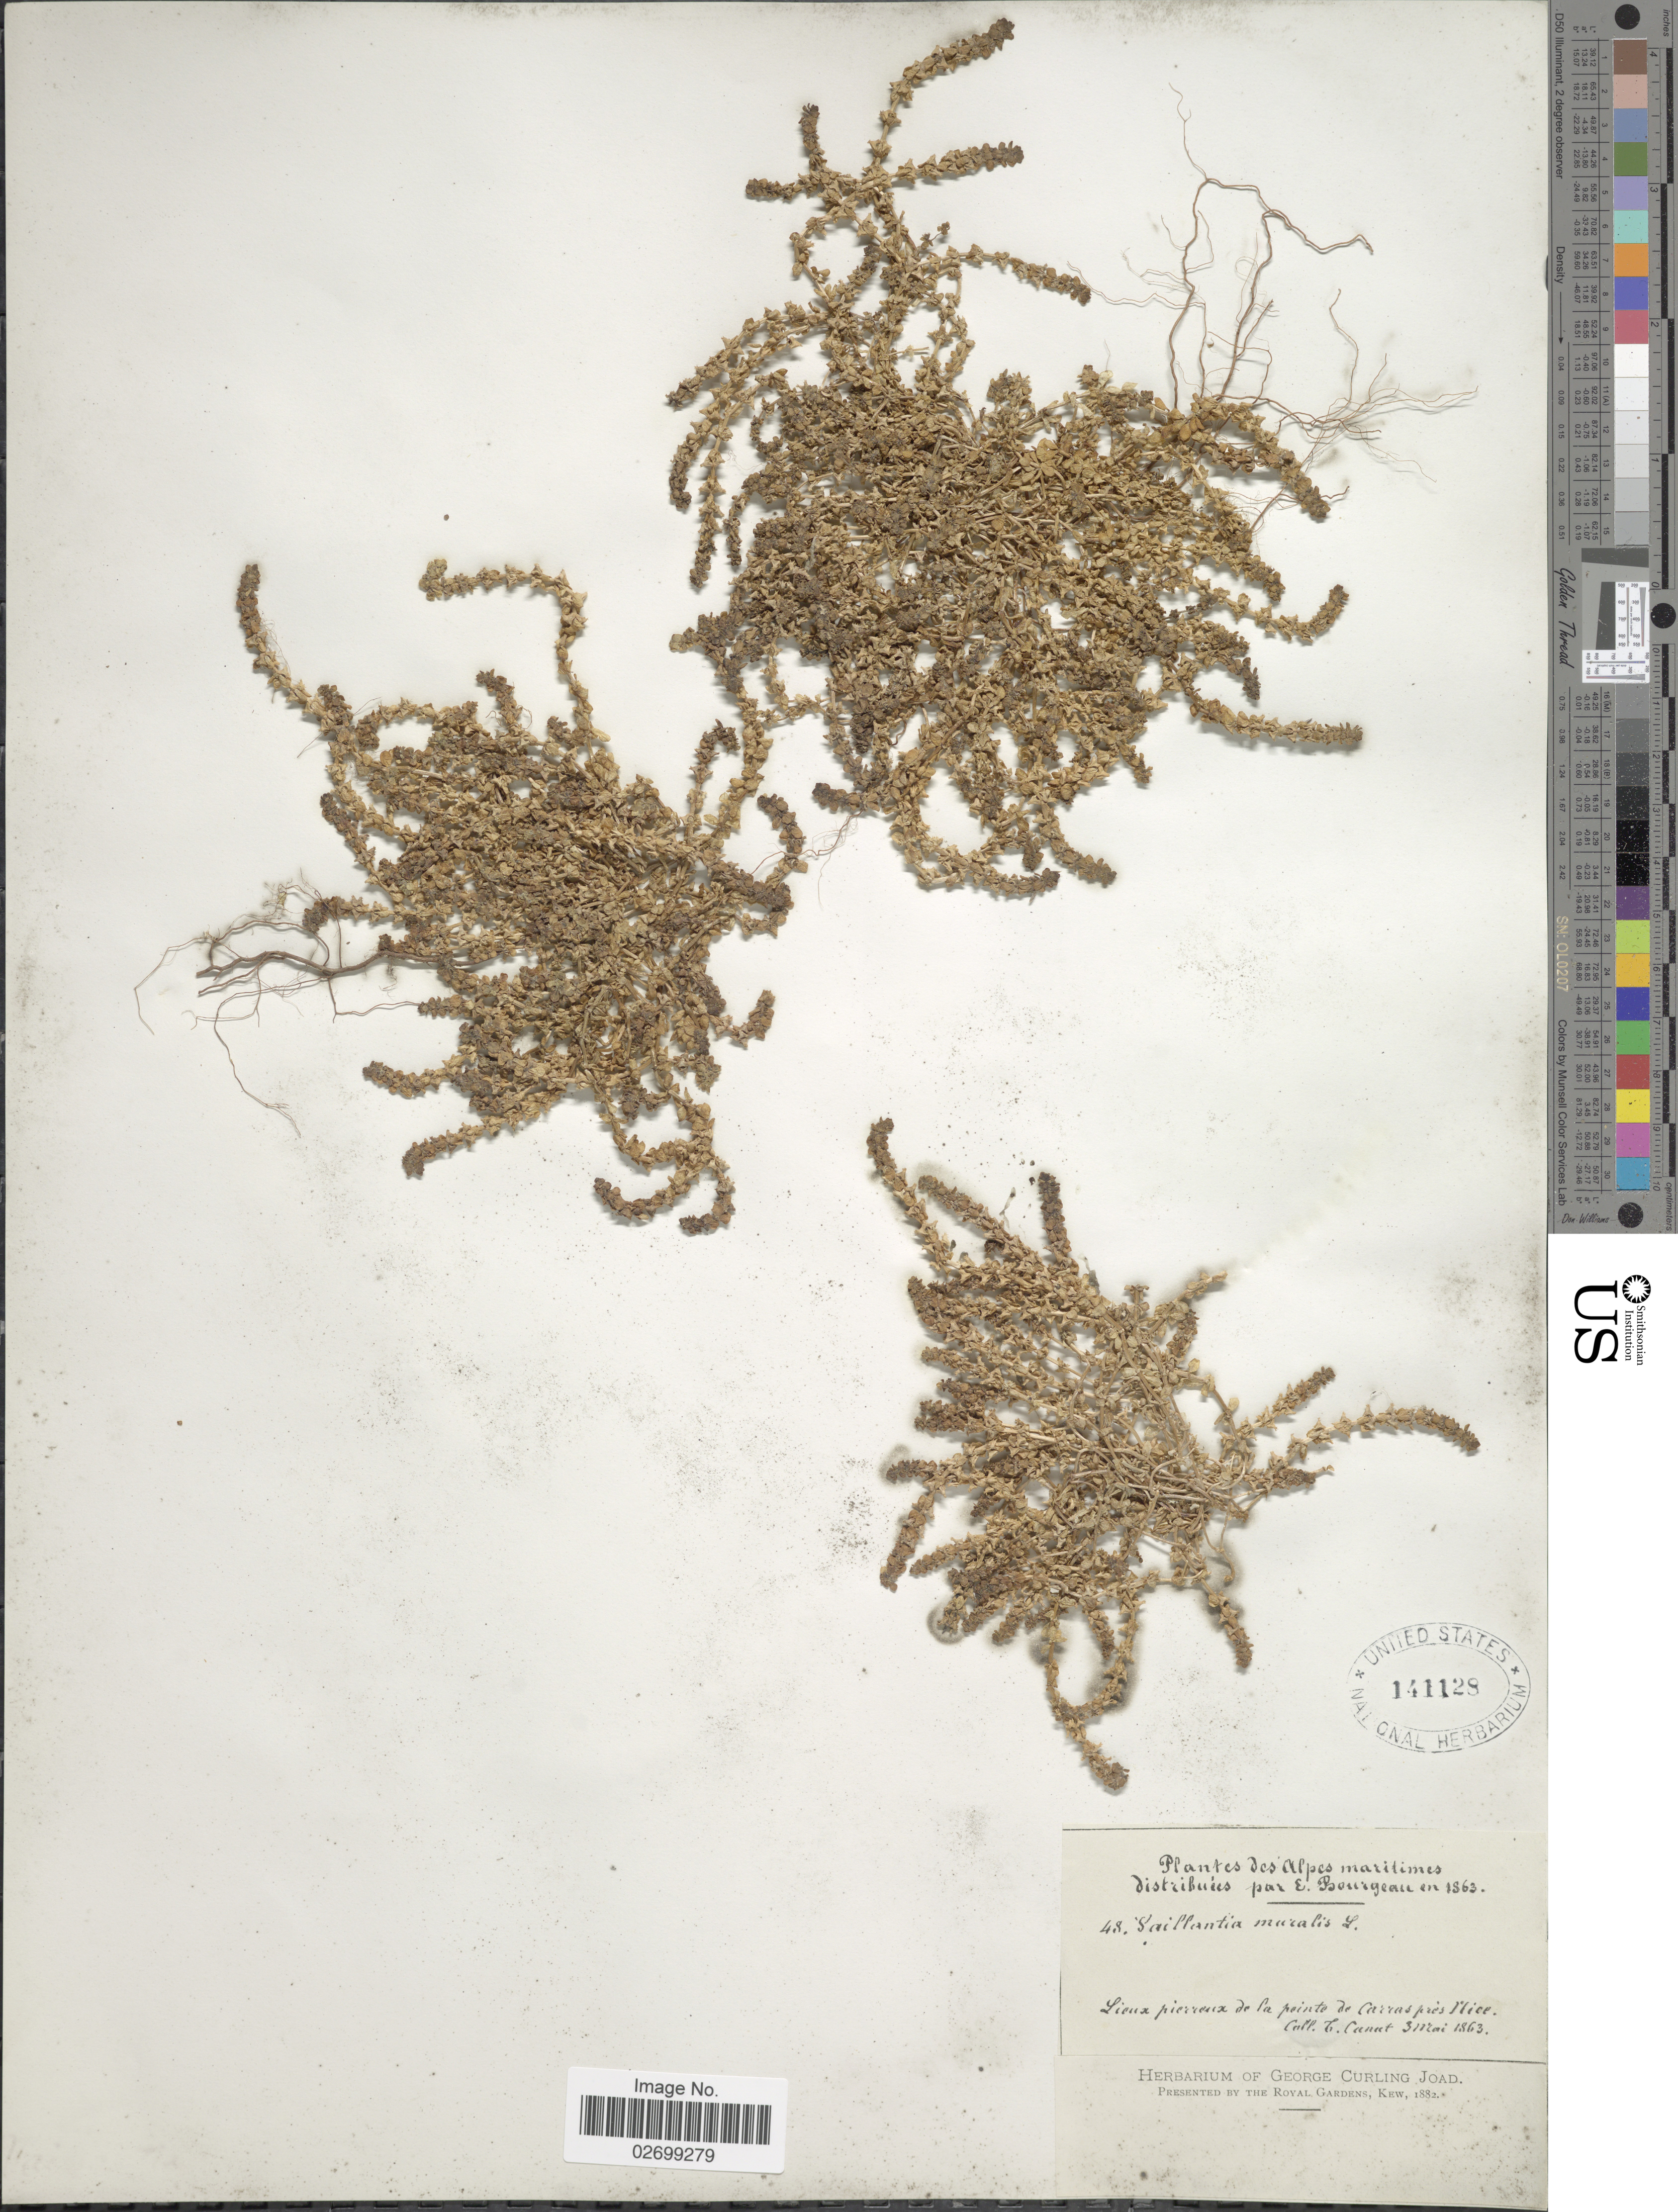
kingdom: Plantae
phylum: Tracheophyta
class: Magnoliopsida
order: Gentianales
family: Rubiaceae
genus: Valantia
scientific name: Valantia muralis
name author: L.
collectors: T. Canut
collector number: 48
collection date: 1863-05-03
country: France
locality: Des Alpes martimes, Lieux pierreux de la pointe de Carras pres Mice [interpreted]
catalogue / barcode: US 141128